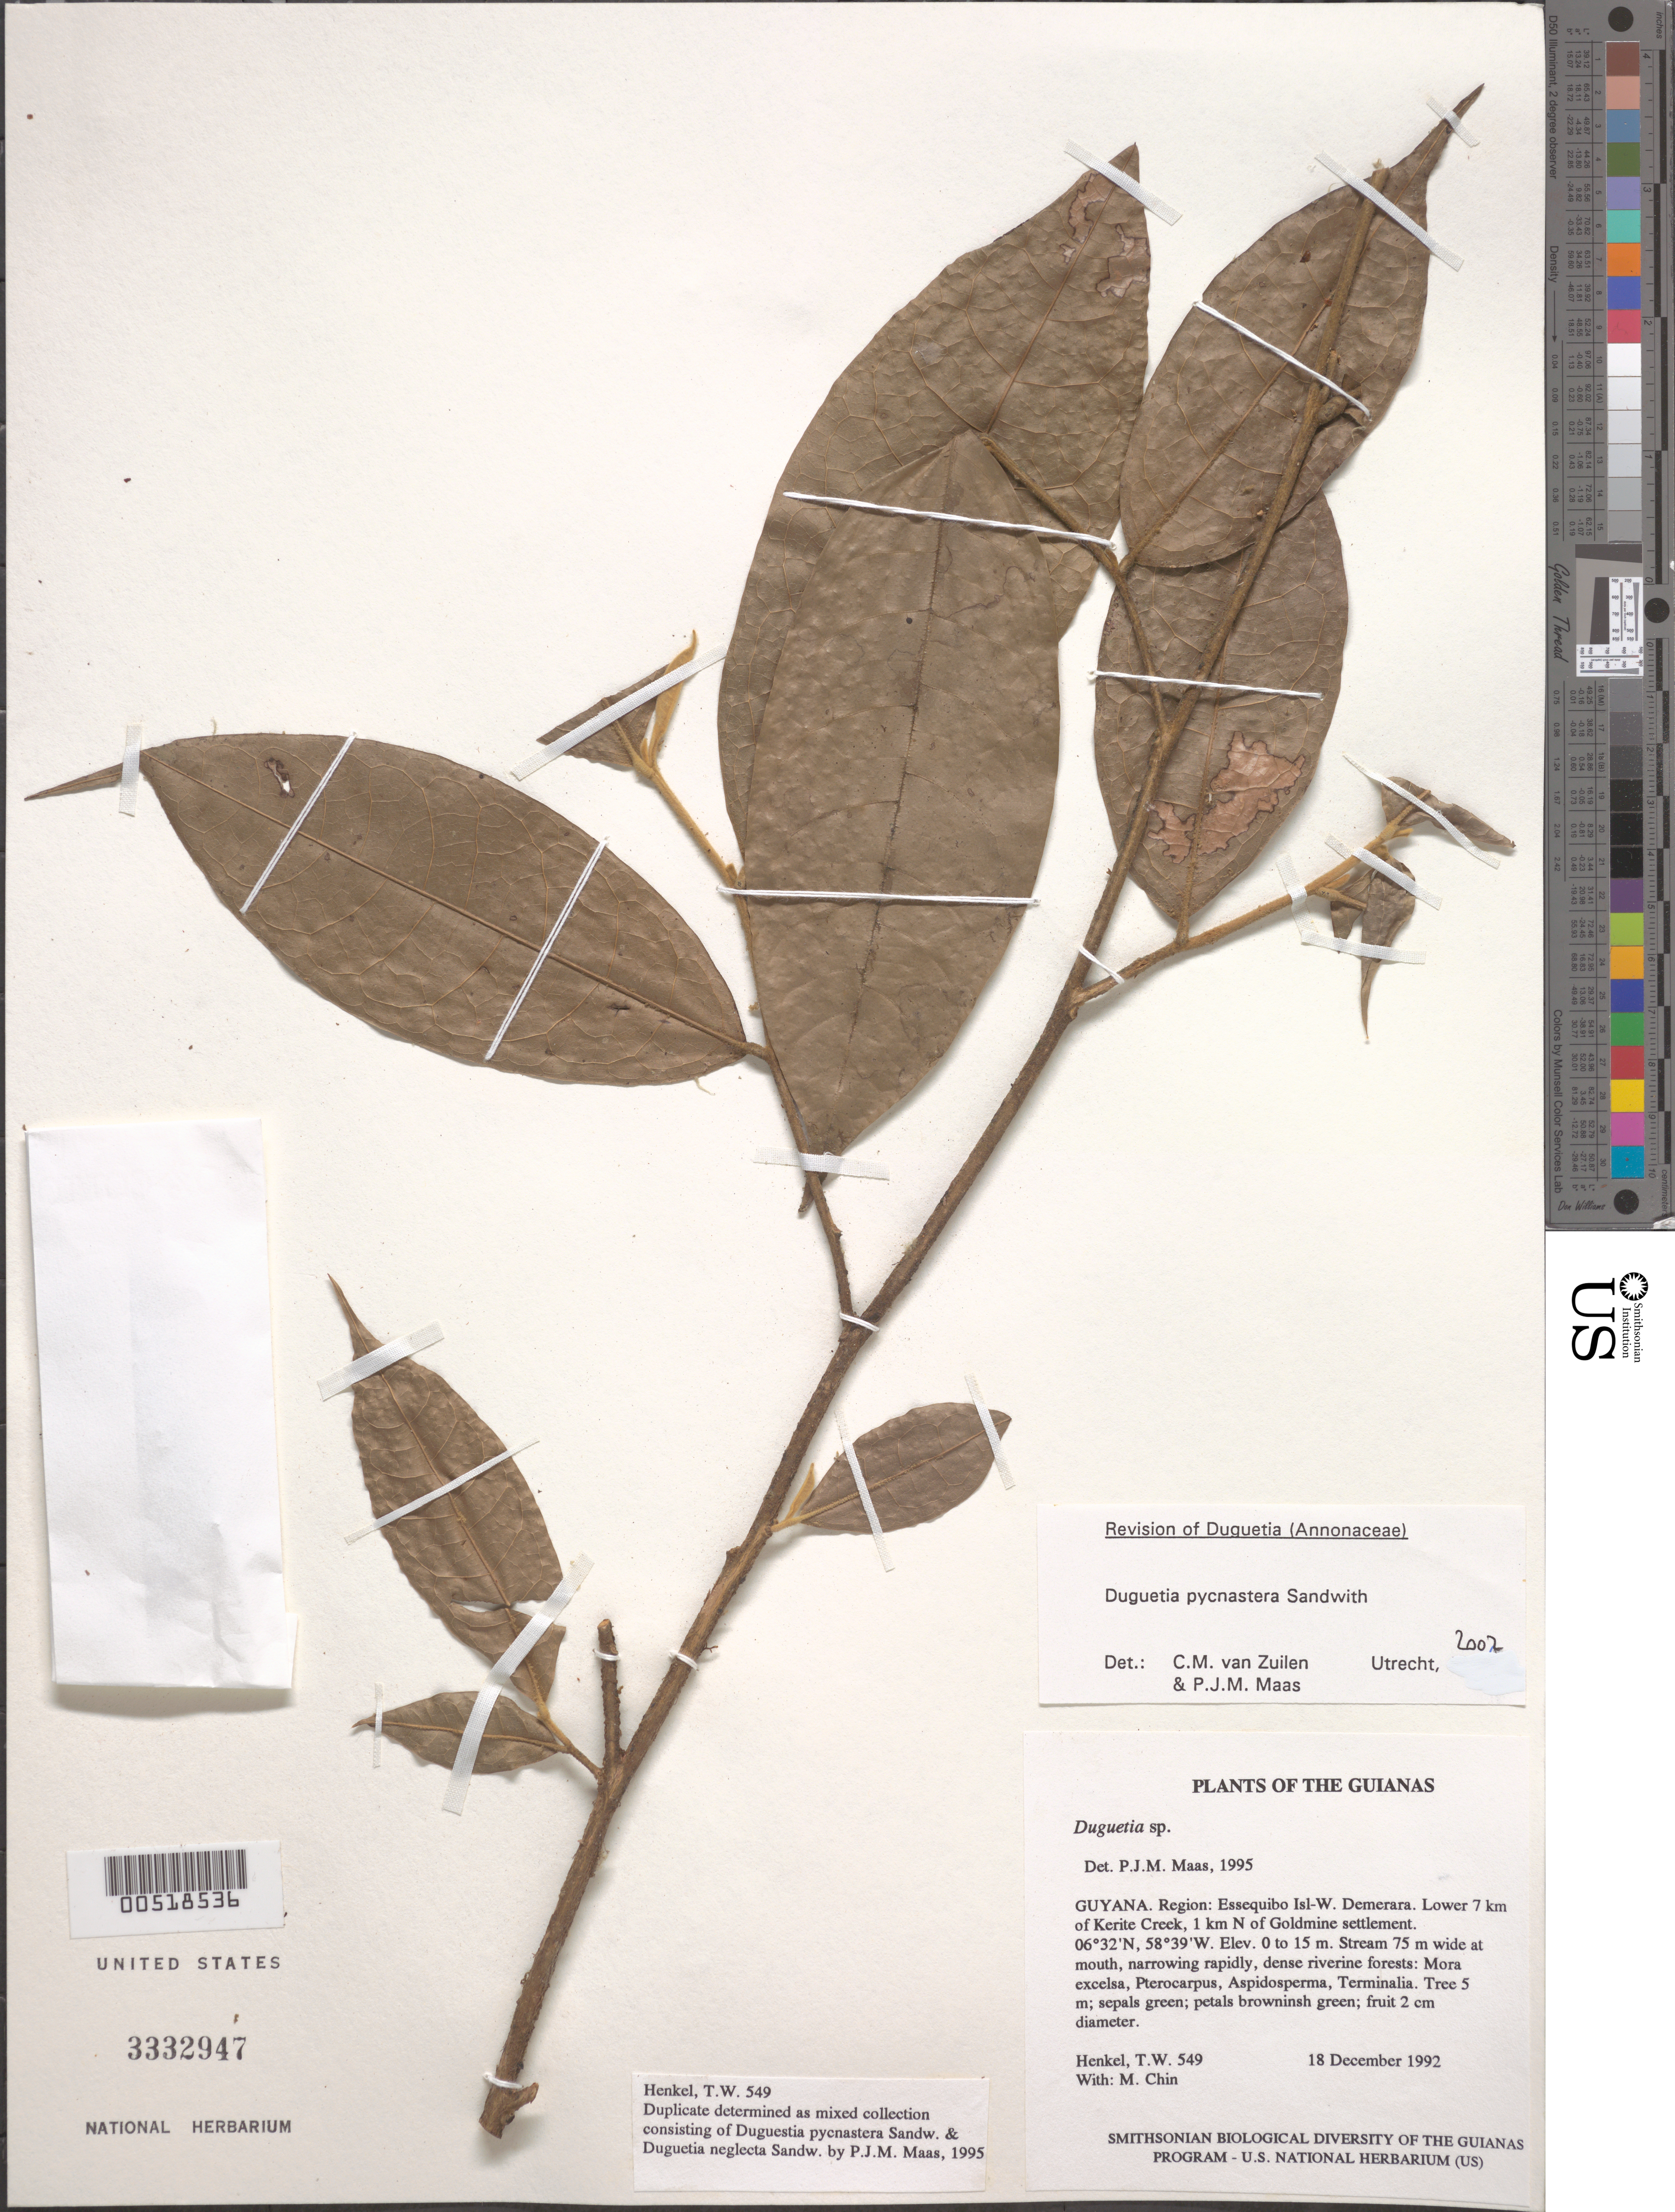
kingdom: Plantae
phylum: Tracheophyta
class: Magnoliopsida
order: Magnoliales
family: Annonaceae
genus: Duguetia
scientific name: Duguetia pycnastera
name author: Sandwith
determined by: Zuilen, C. M.; Maas, P. J.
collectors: T. Henkel & M. Chin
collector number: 549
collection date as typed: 18 December 1992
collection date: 1992-12-18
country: Guyana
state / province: Essequibo Isl-W. Demerara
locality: Lower 7 km of Kerite Creek, 1 km N of Goldmine settlement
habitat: Stream 75 m wide at mouth, narrowing rapidly, dense riverine forests: Mora excelsa, Pterocarpus, Aspidosperma, Terminalia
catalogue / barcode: US 3332947